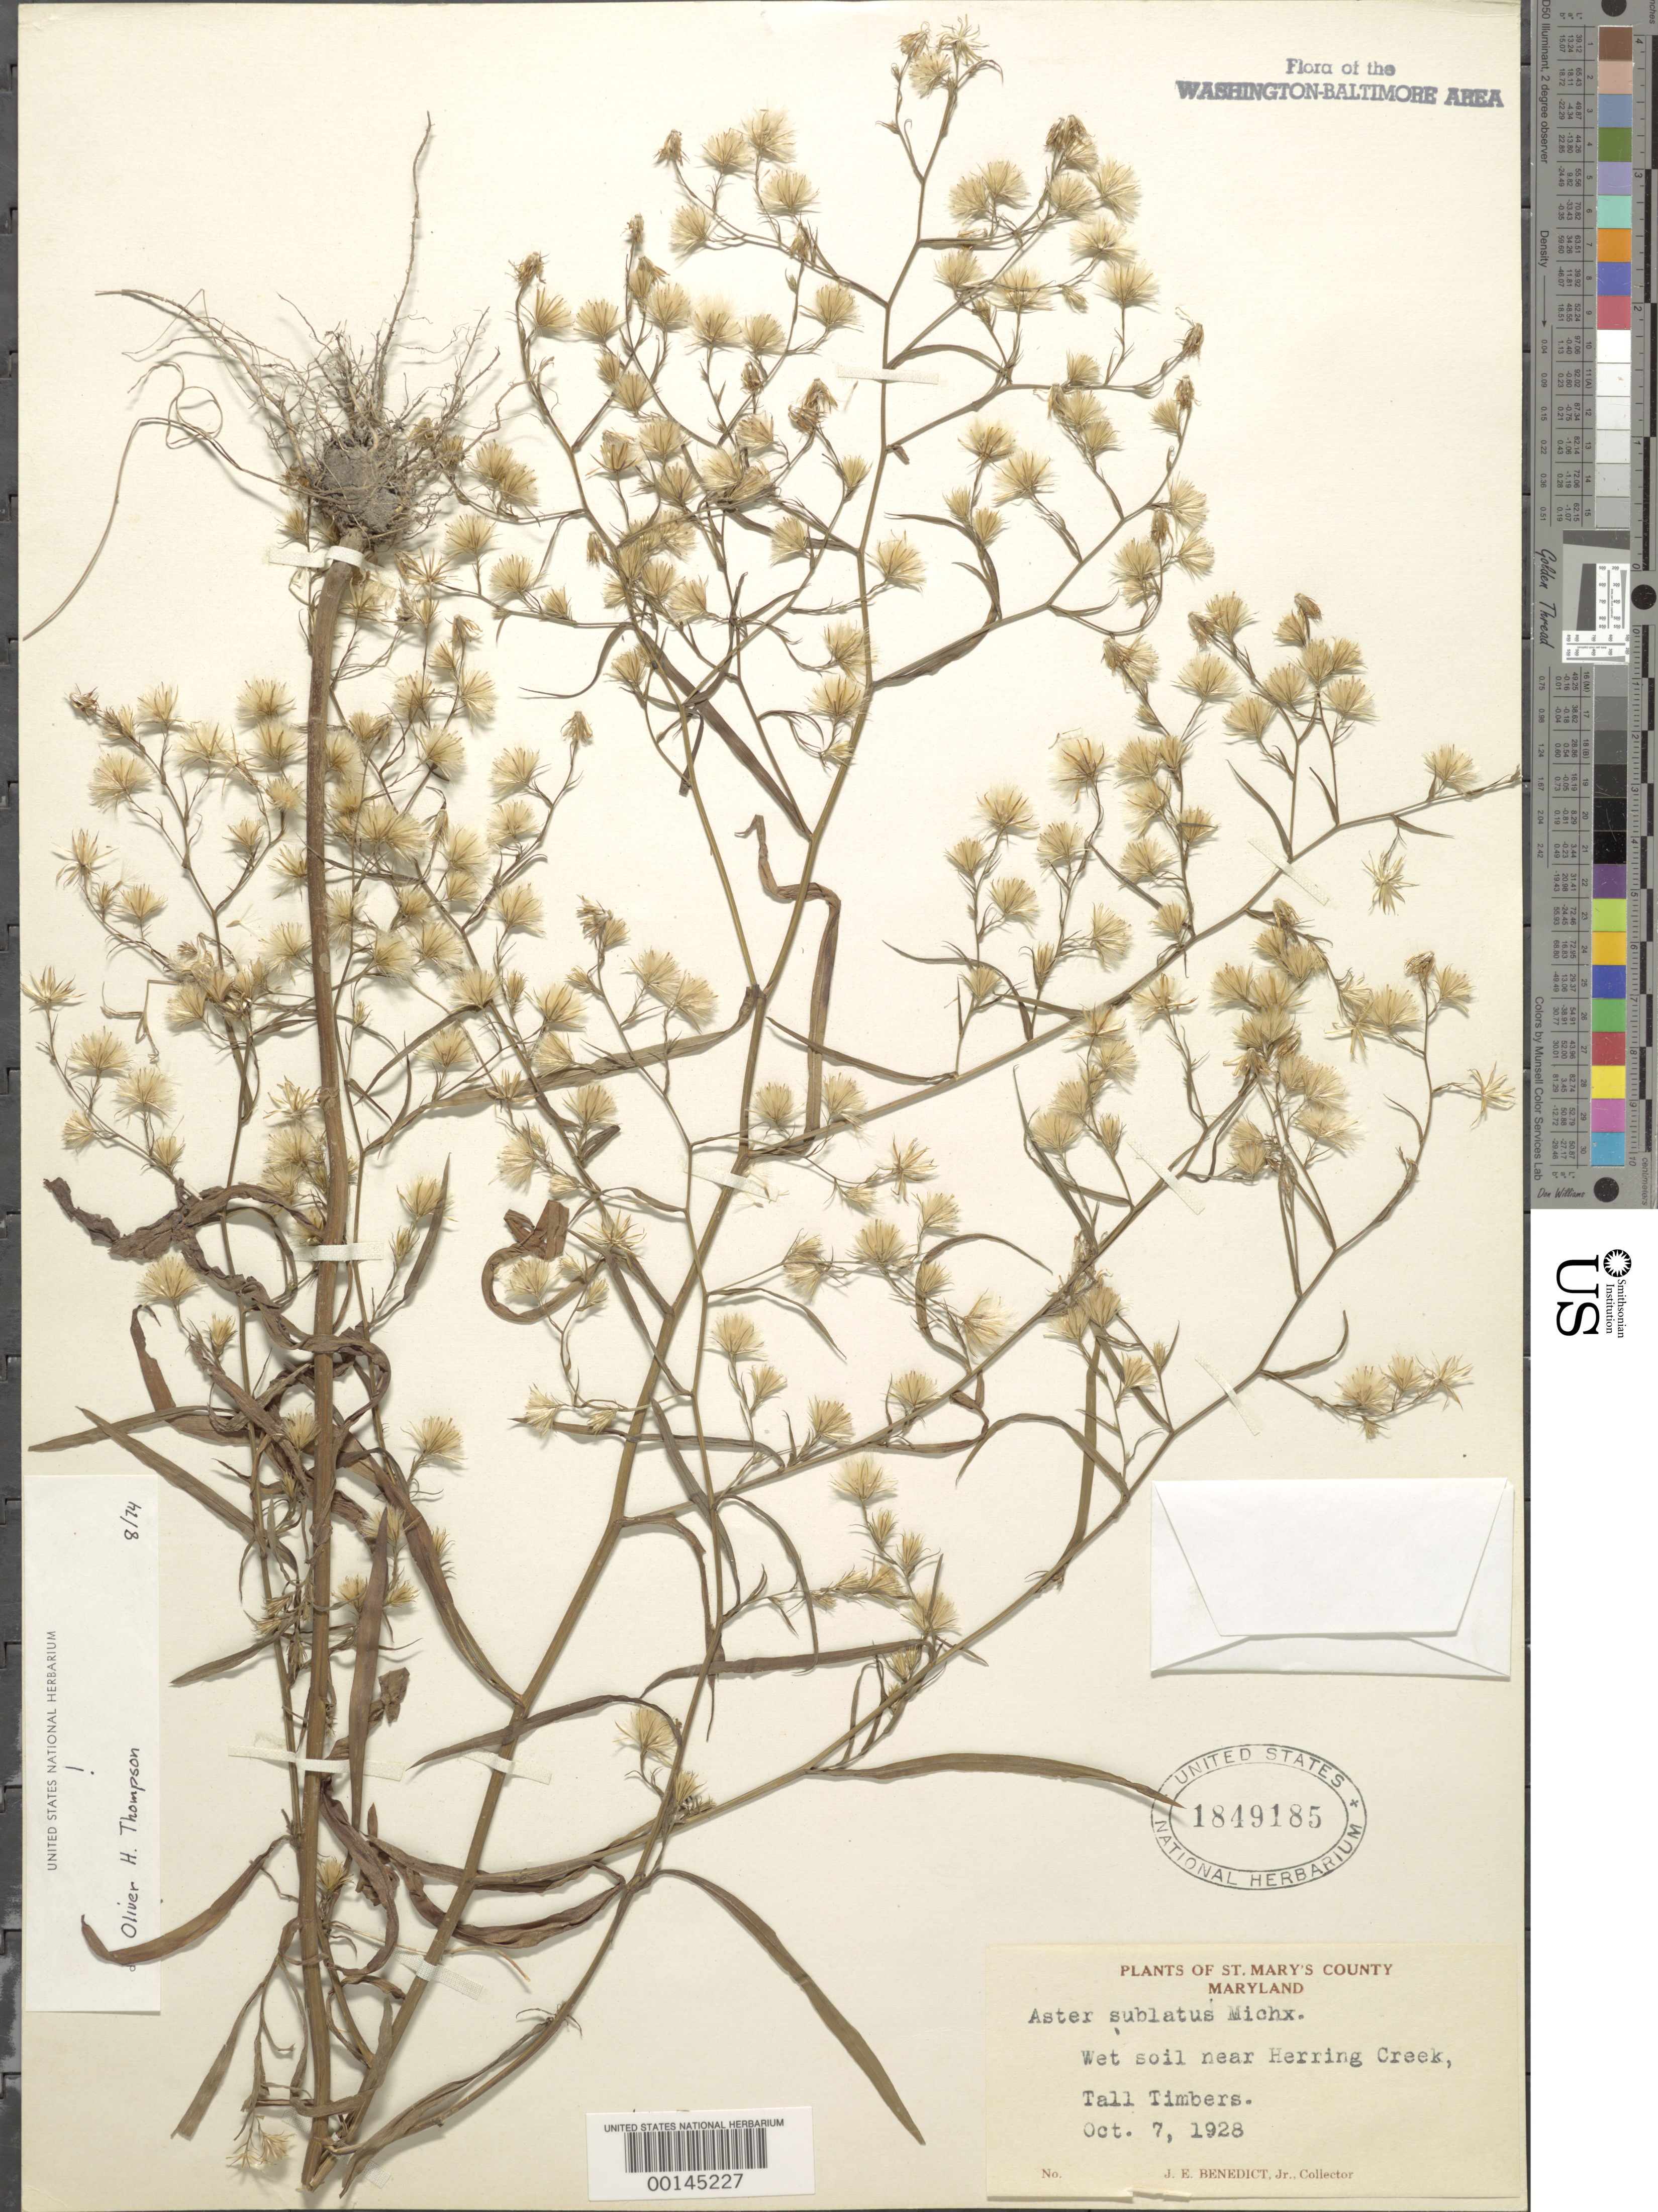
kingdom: Plantae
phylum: Tracheophyta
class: Magnoliopsida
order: Asterales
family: Asteraceae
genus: Symphyotrichum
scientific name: Symphyotrichum subulatum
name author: (Michx.) G.L. Nesom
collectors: J. E. Benedict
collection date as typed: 07 Oct 1928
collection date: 1928-10-07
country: United States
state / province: Maryland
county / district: St. Mary's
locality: Tall Timbers, near Herring Creek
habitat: Wet soil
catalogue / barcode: US 1849185